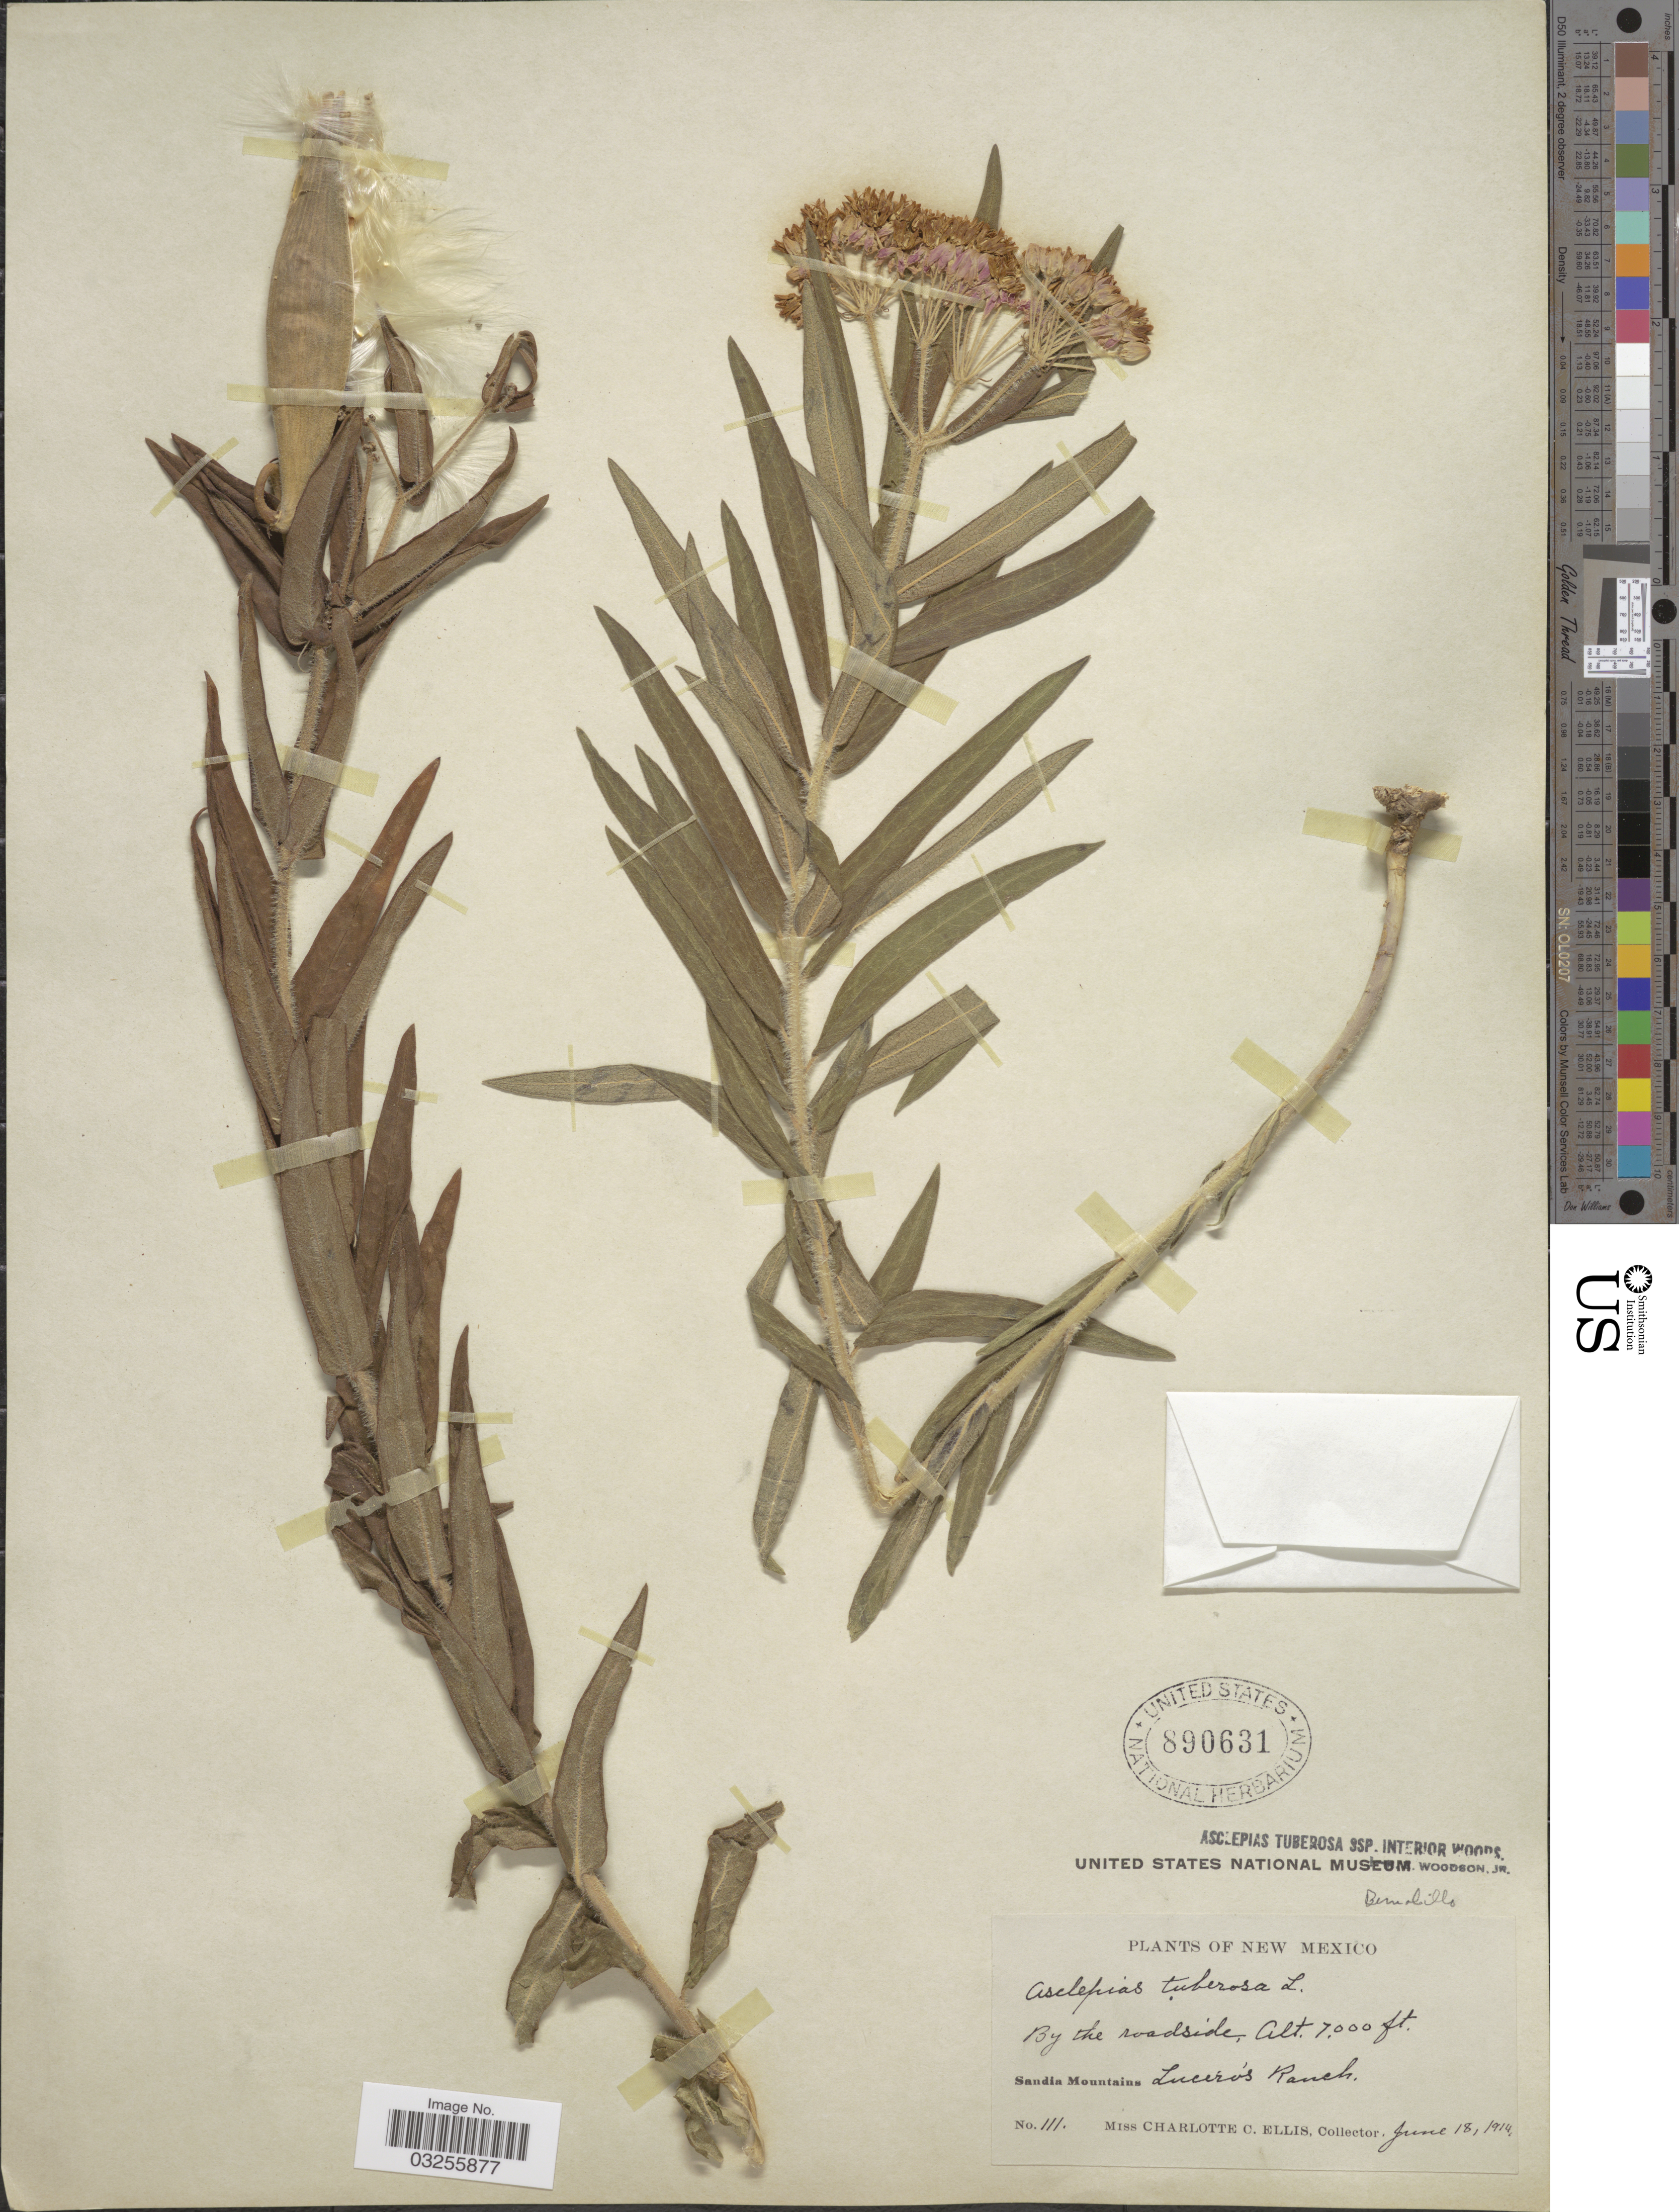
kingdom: Plantae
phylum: Tracheophyta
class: Magnoliopsida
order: Gentianales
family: Apocynaceae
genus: Asclepias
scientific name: Asclepias tuberosa subsp. interior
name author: Woodson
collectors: C. C. Ellis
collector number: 111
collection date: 1914-06-18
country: United States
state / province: New Mexico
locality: By the roadside. Sandia Mountains Lucero's Ranch.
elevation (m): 2134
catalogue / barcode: US 890631